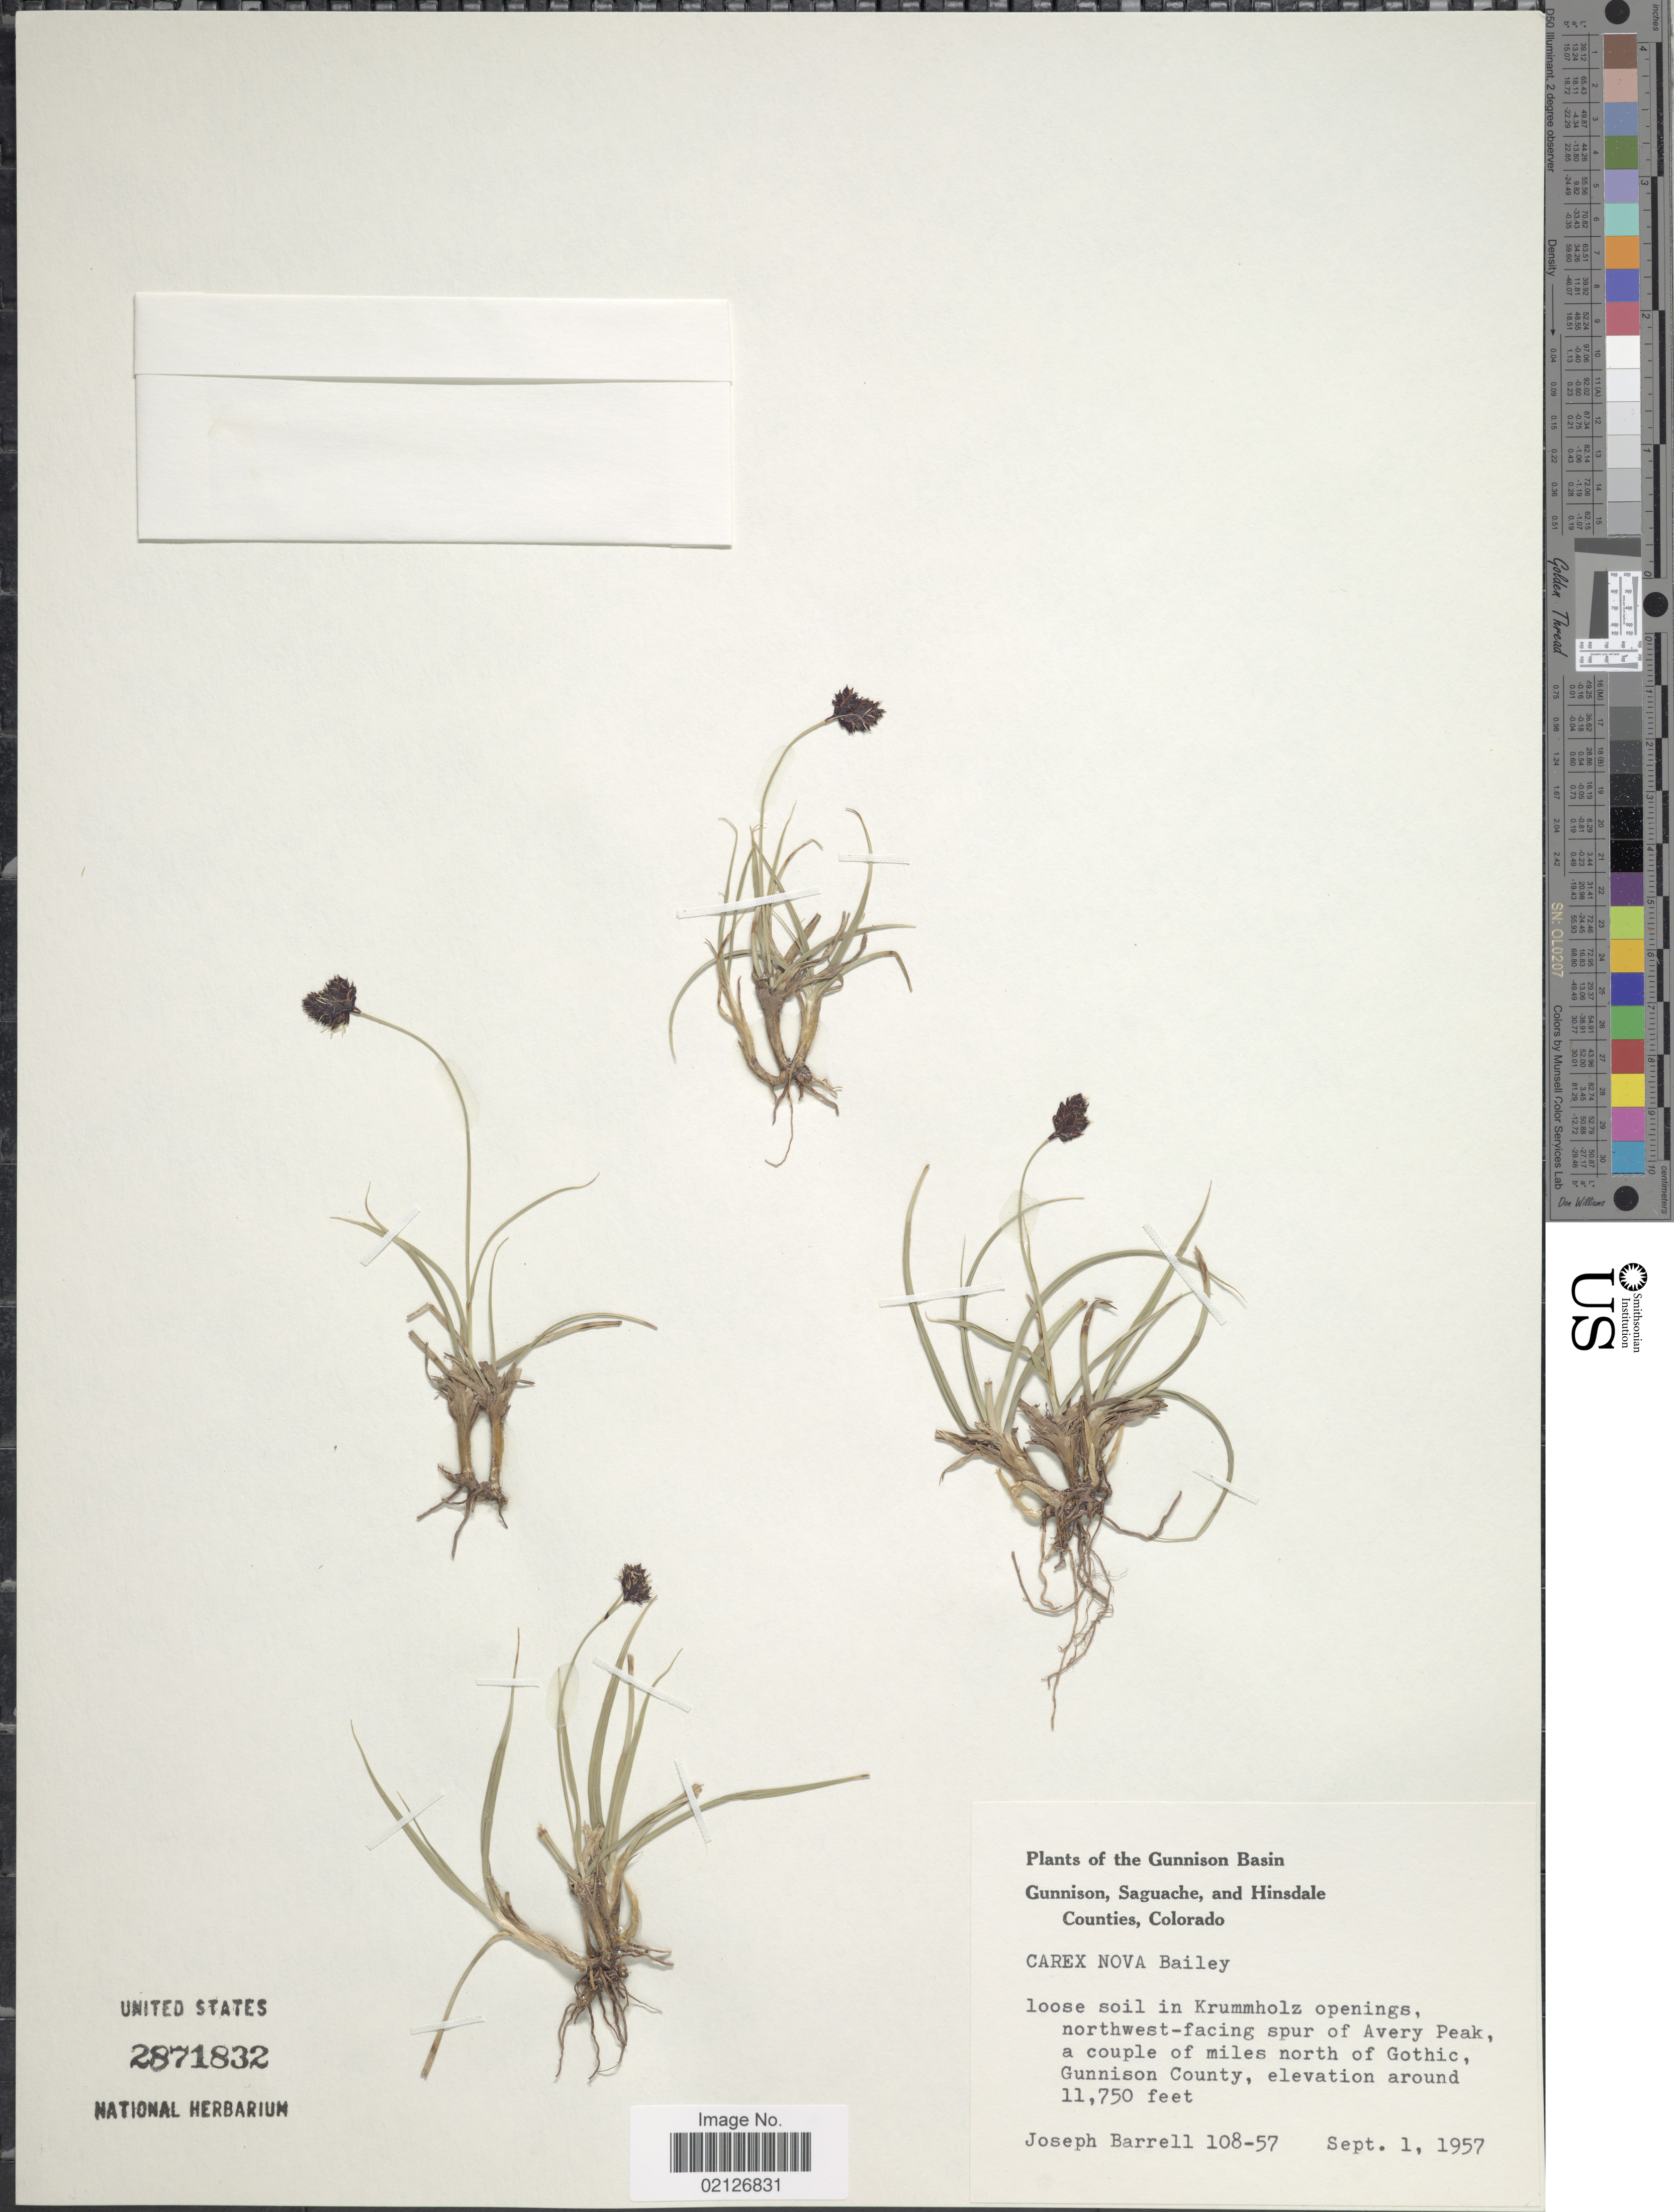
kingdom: Plantae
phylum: Tracheophyta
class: Liliopsida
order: Poales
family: Cyperaceae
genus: Carex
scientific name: Carex nova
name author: L.H. Bailey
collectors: J. Barrell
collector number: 108-57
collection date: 1957-09-01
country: United States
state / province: Colorado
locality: Gunnison Basin, Gunnison, Saguache, and Hinsdale Counties, loose soil in Krummholz openings, northwest-facing spur of Avery Peak, a couple of miles north of Gothic, Gunnison County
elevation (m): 3581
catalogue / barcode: US 2871832